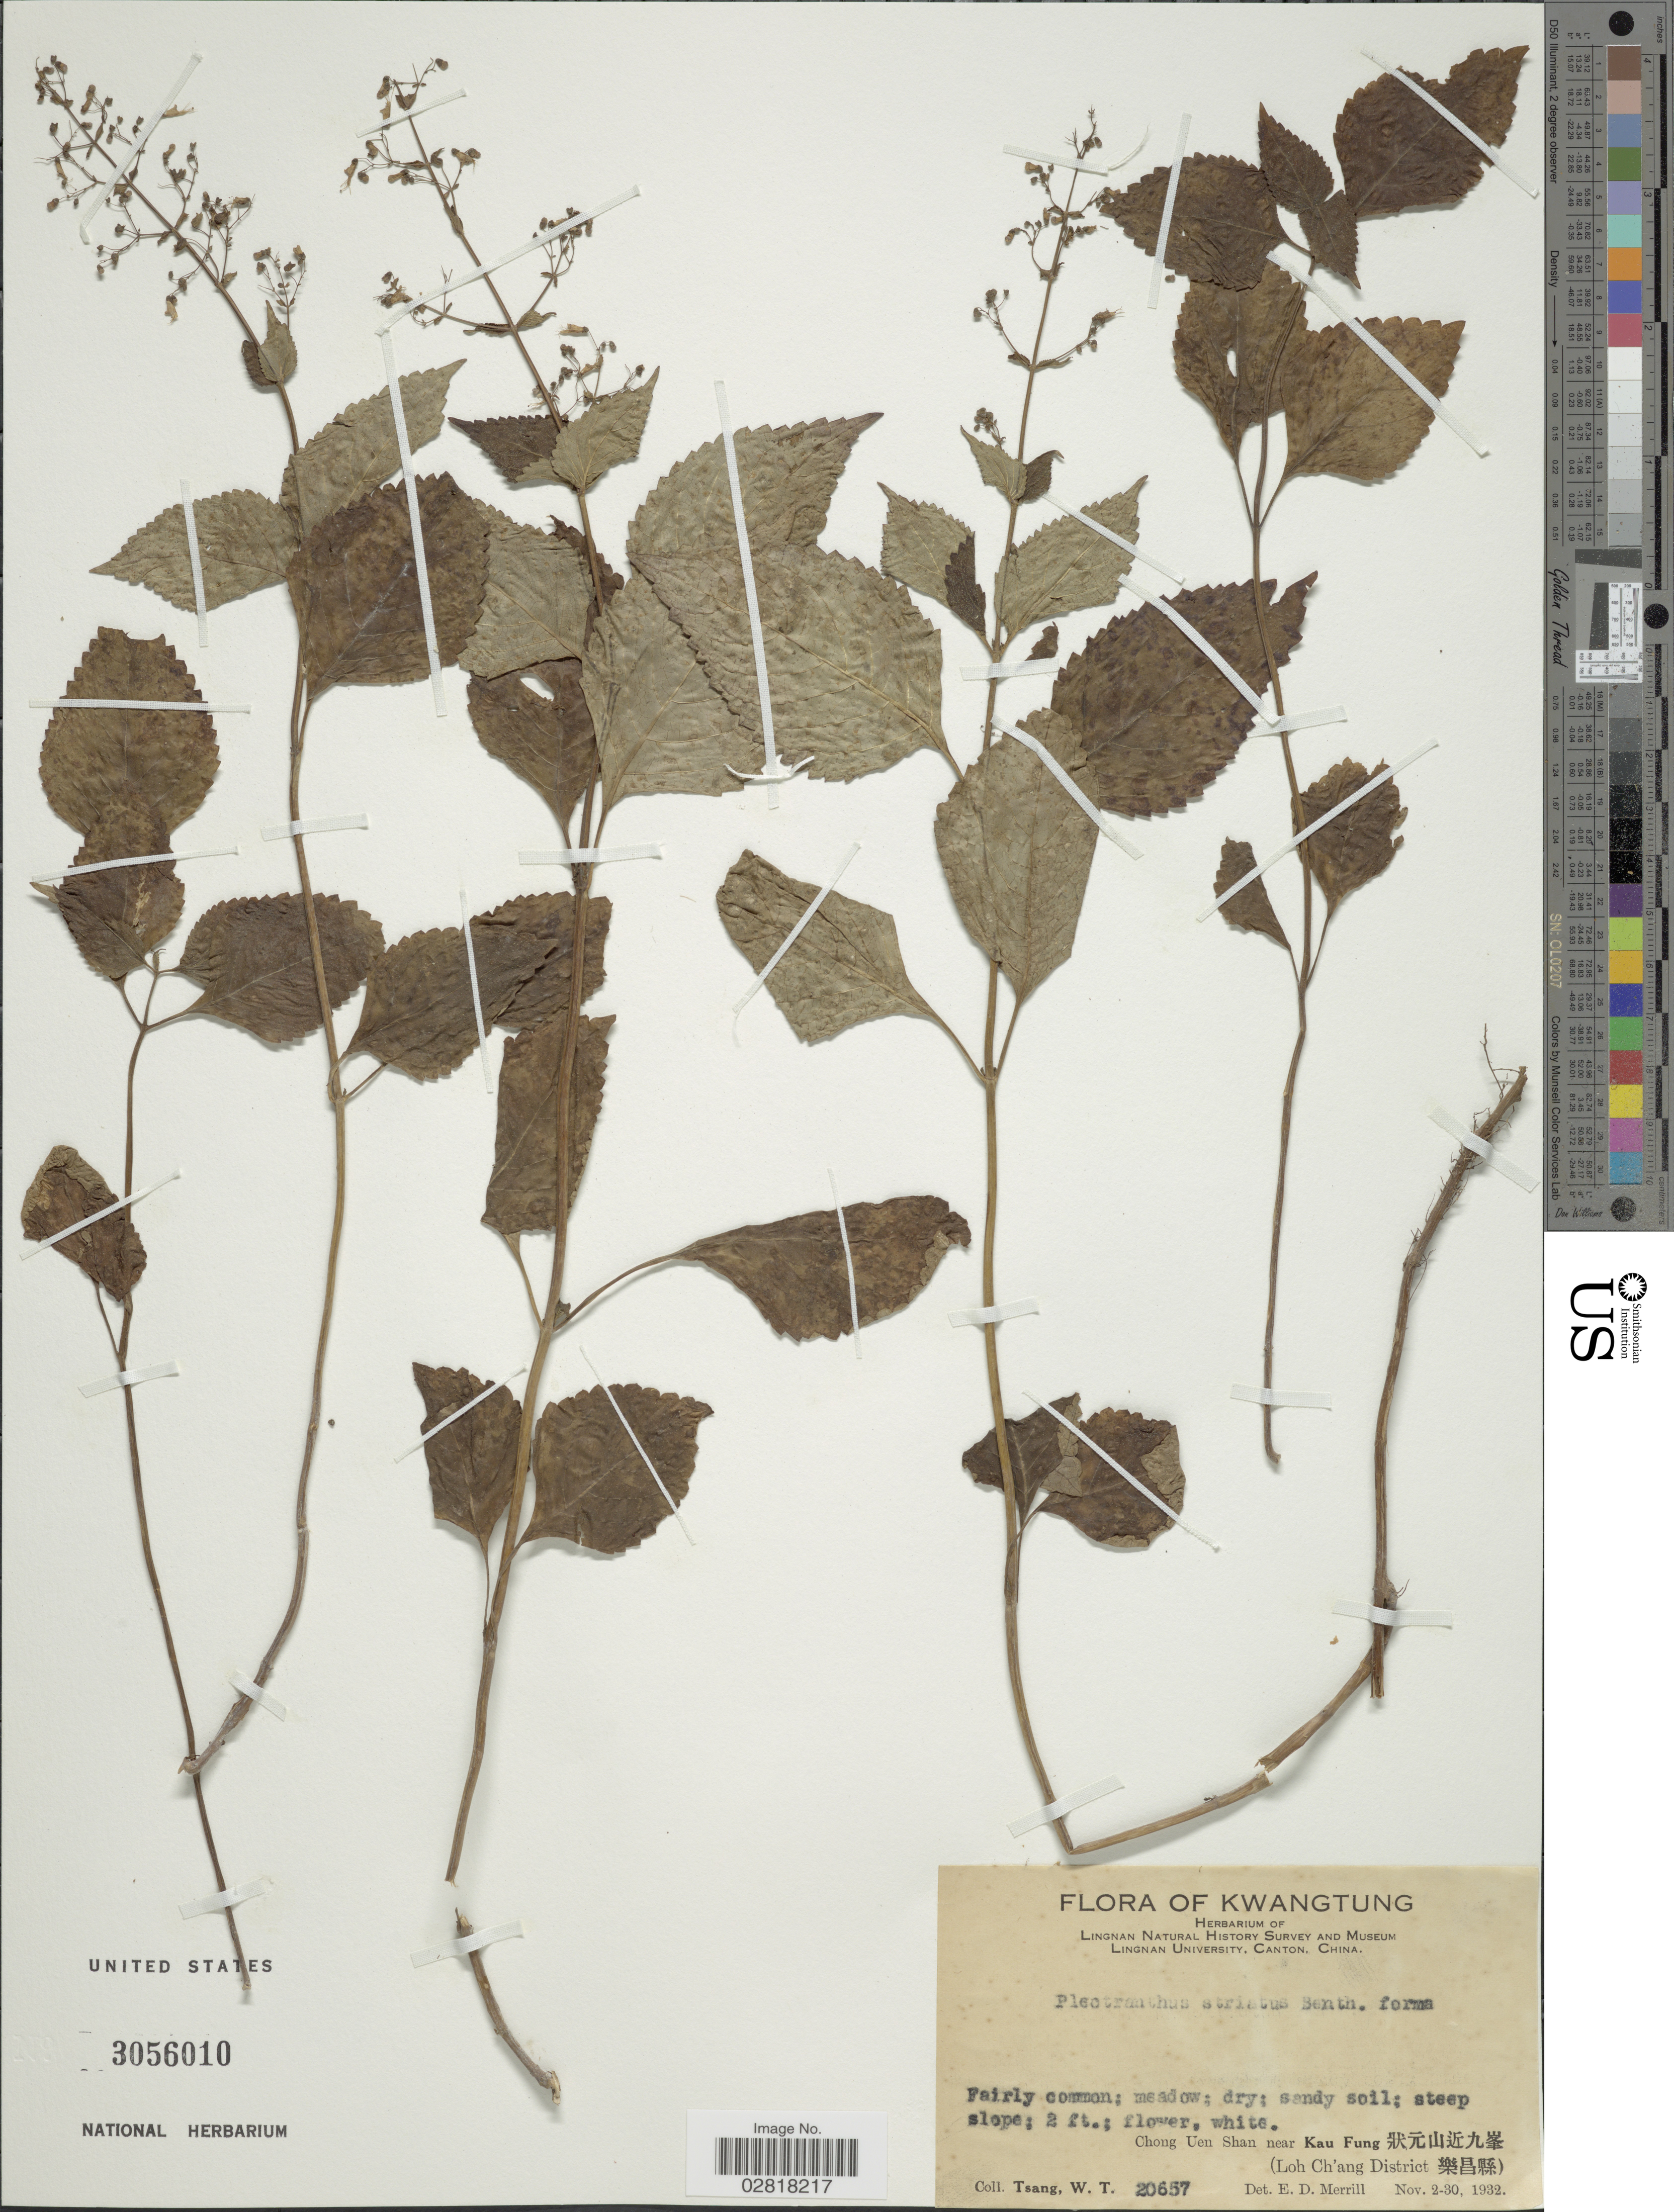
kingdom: Plantae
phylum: Tracheophyta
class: Magnoliopsida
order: Lamiales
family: Lamiaceae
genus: Plectranthus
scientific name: Plectranthus striatus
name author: Benth.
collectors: W. T. Tsang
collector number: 20657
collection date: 1932-11-02/1932-11-30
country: China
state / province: Guangdong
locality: Kwangtung, Chong Uen Shan near Kau Fung (Loh Ch'ang District).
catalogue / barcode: US 3056010